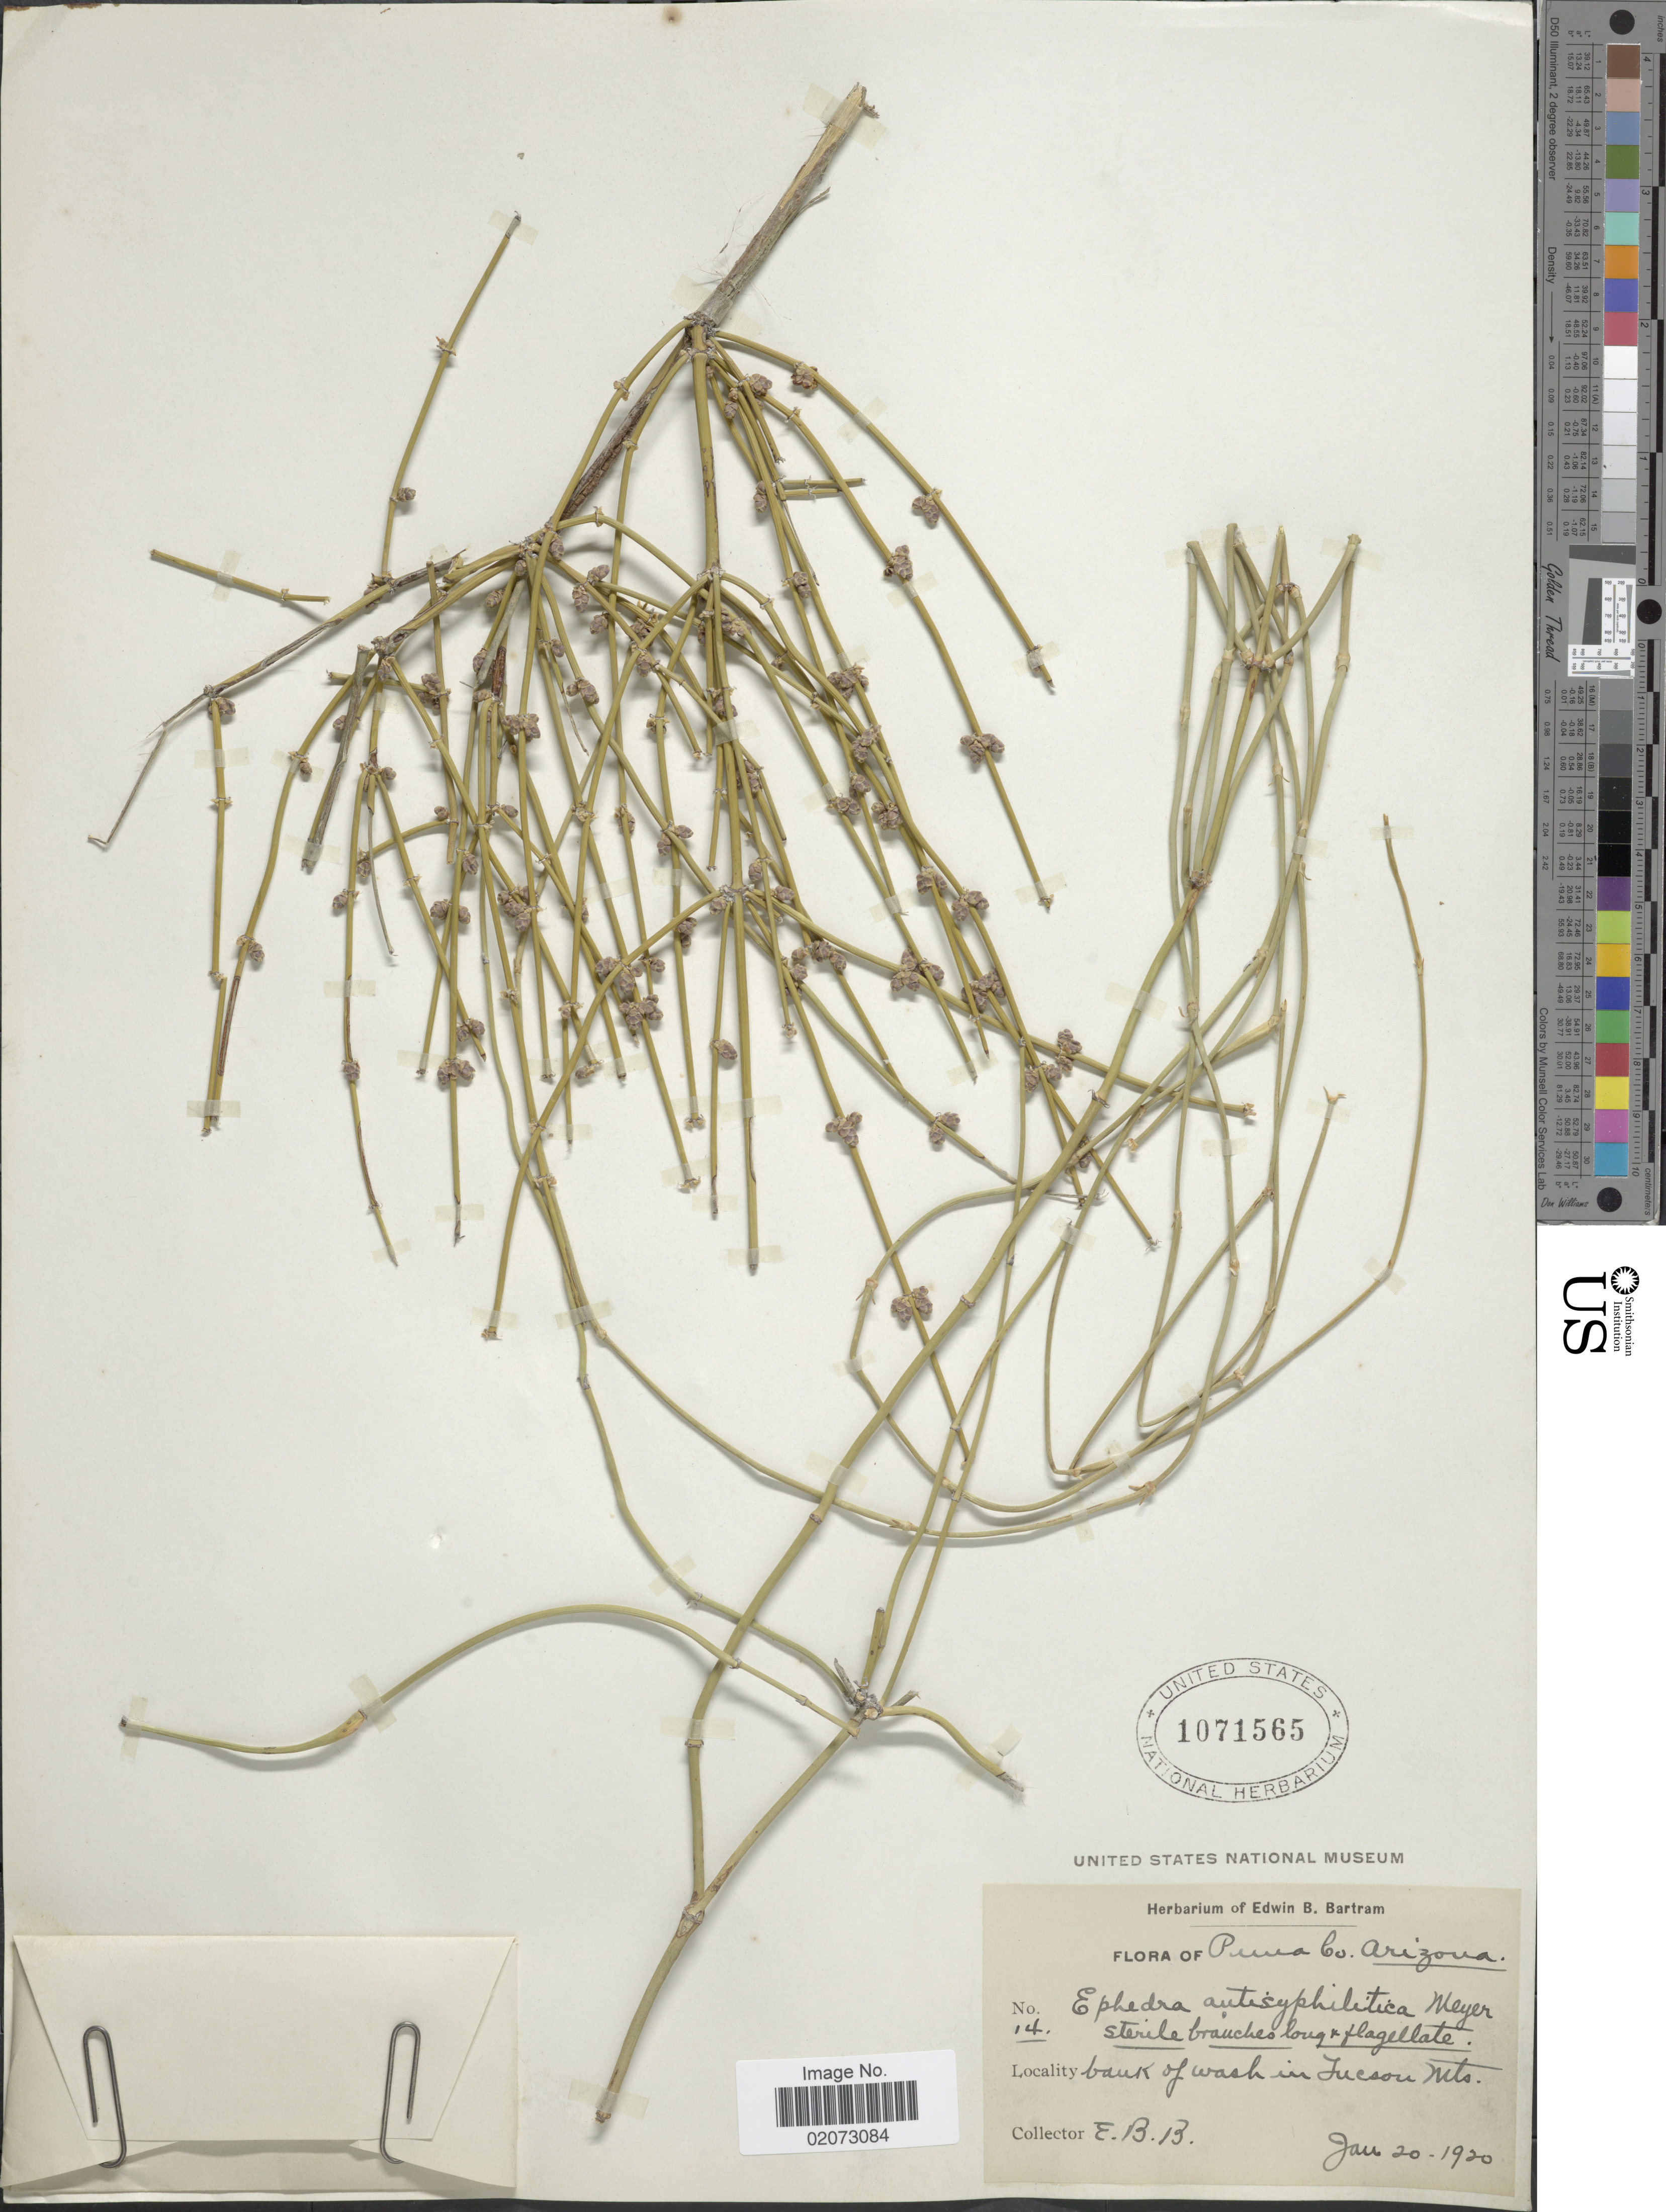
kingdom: Plantae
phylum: Tracheophyta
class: Gnetopsida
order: Ephedrales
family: Ephedraceae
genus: Ephedra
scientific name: Ephedra antisyphilitica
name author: Berland. ex C.A. Mey.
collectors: E. B. Bartram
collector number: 14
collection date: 1920-01-20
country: United States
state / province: Arizona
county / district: Puma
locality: Bank of wash in Tucson Mts. Puma co.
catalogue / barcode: US 1071565